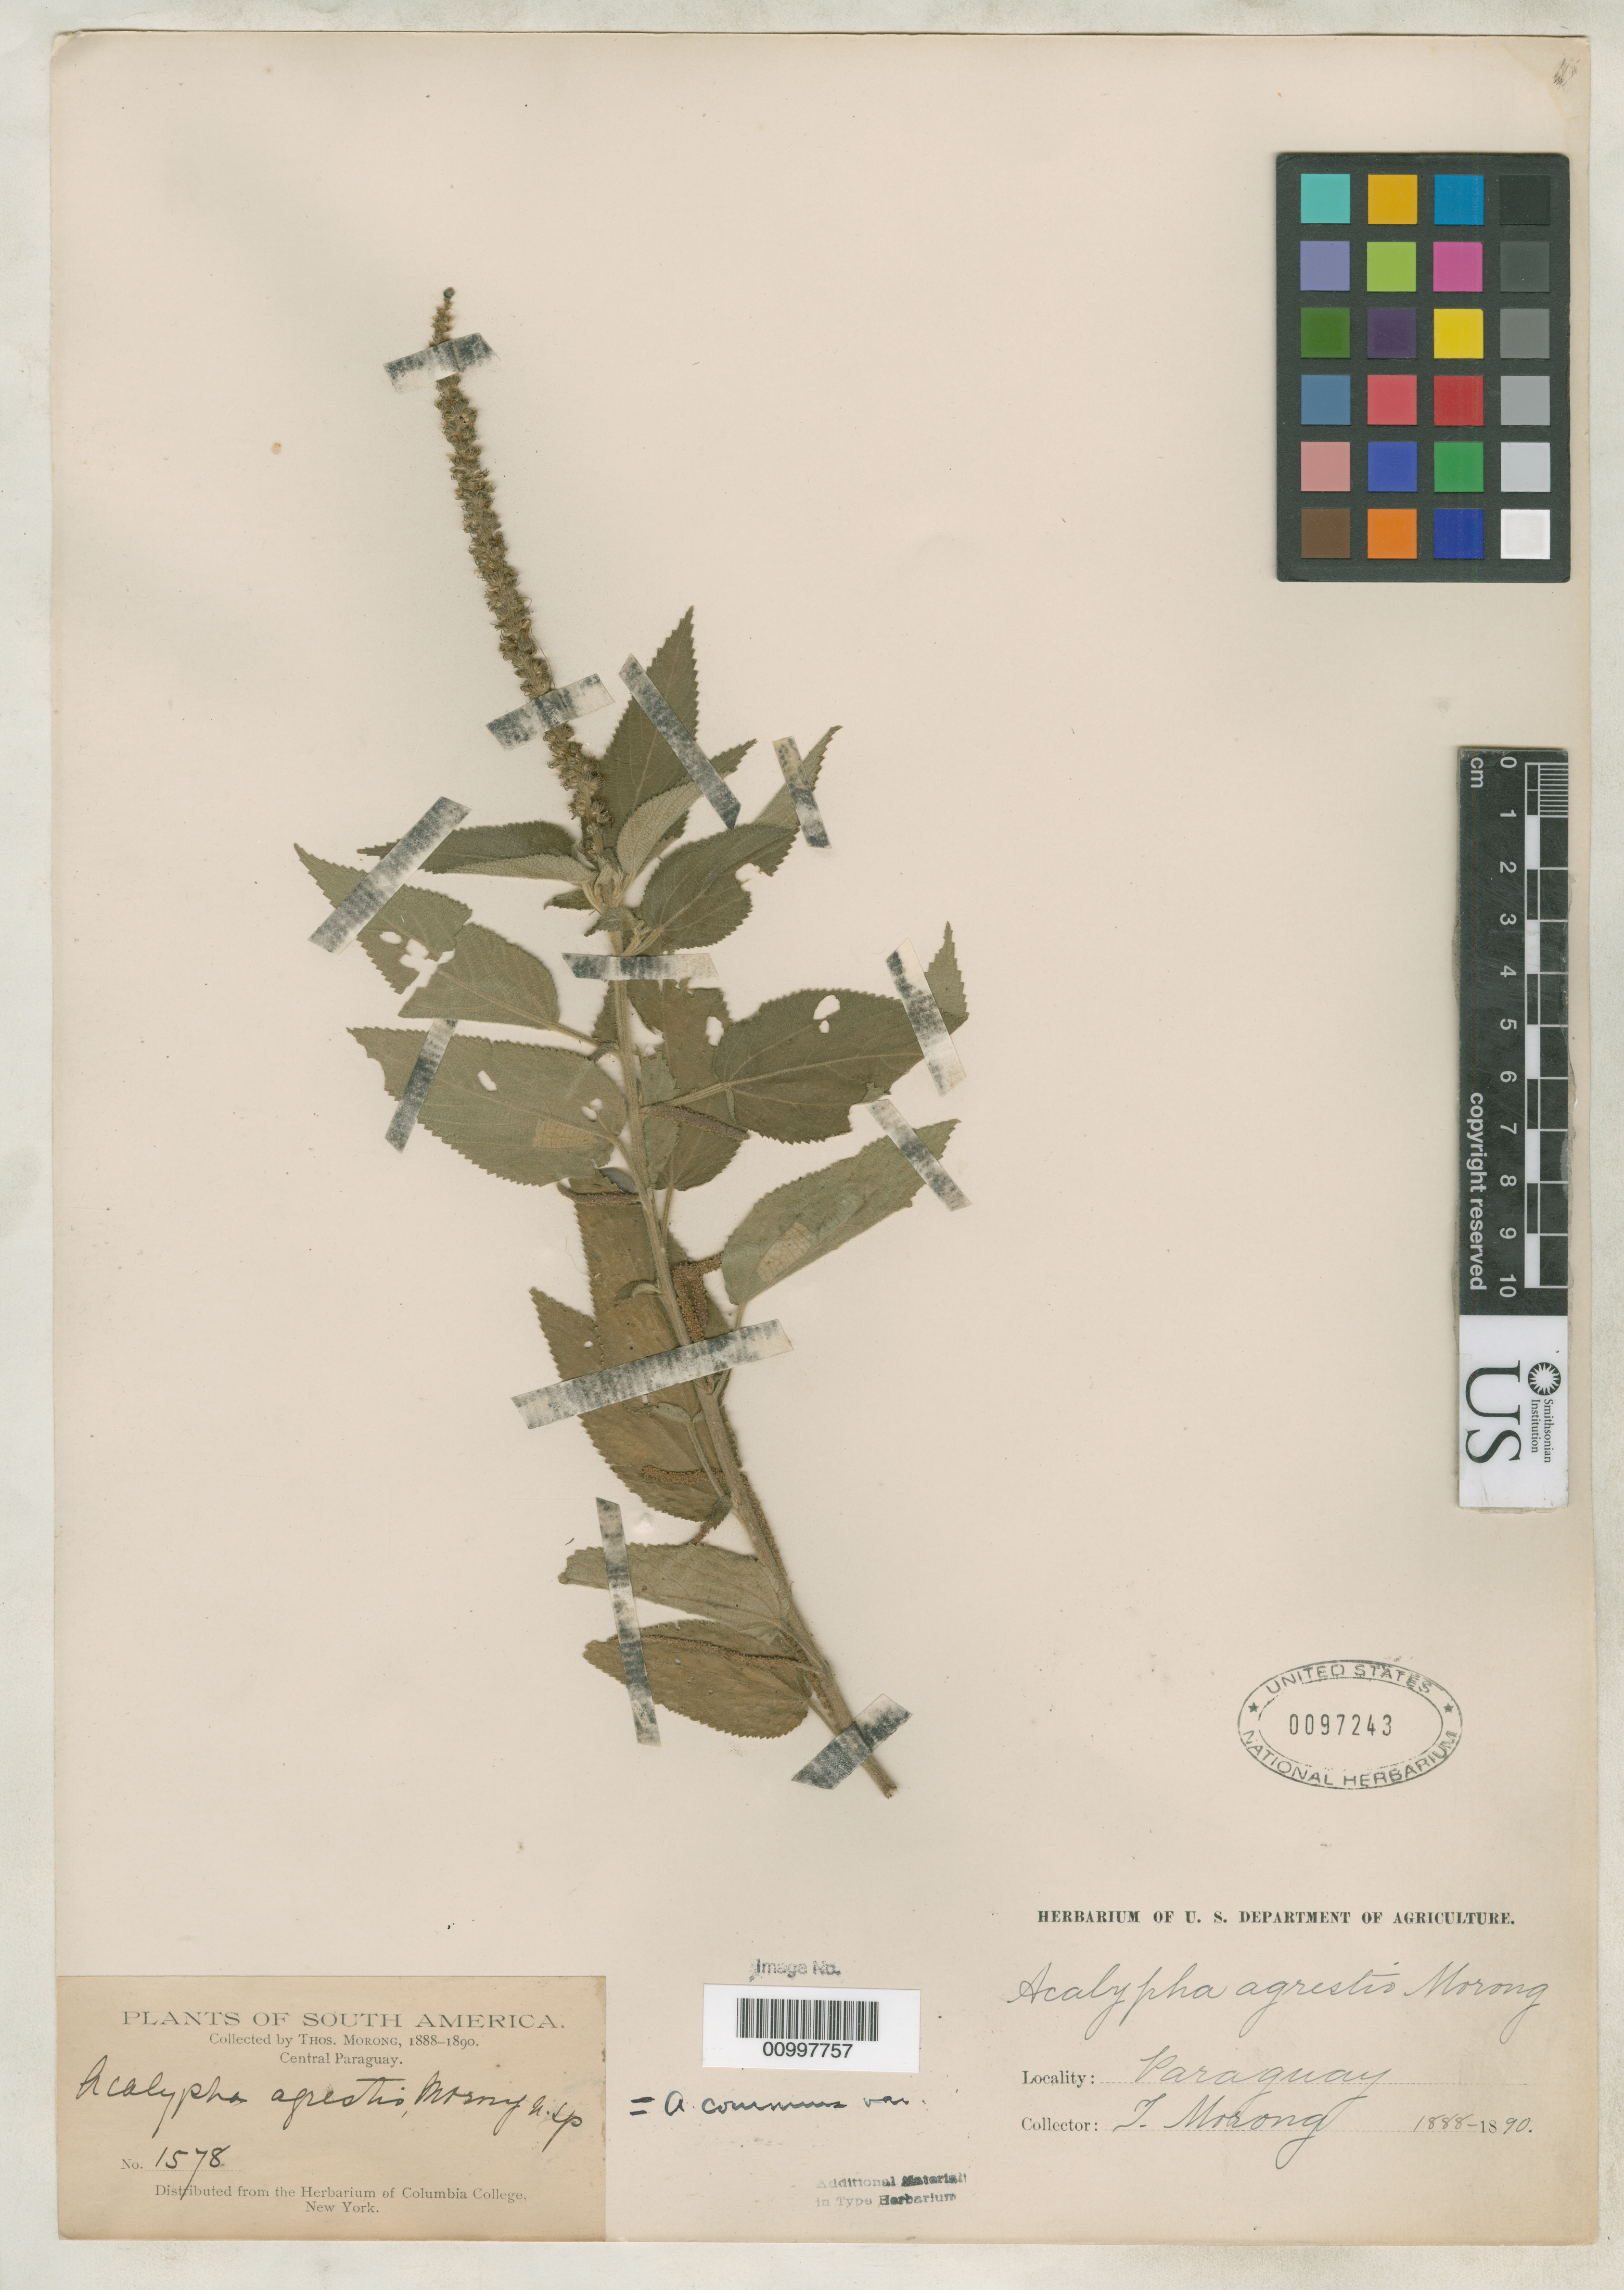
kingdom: Plantae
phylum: Tracheophyta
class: Magnoliopsida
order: Malpighiales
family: Euphorbiaceae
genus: Acalypha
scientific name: Acalypha agrestis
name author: Morong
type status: Isotype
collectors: T. Morong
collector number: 1578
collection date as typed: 1888 to -- --- 1890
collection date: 1888/1890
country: Paraguay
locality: Central Paraguay.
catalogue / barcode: US 97243